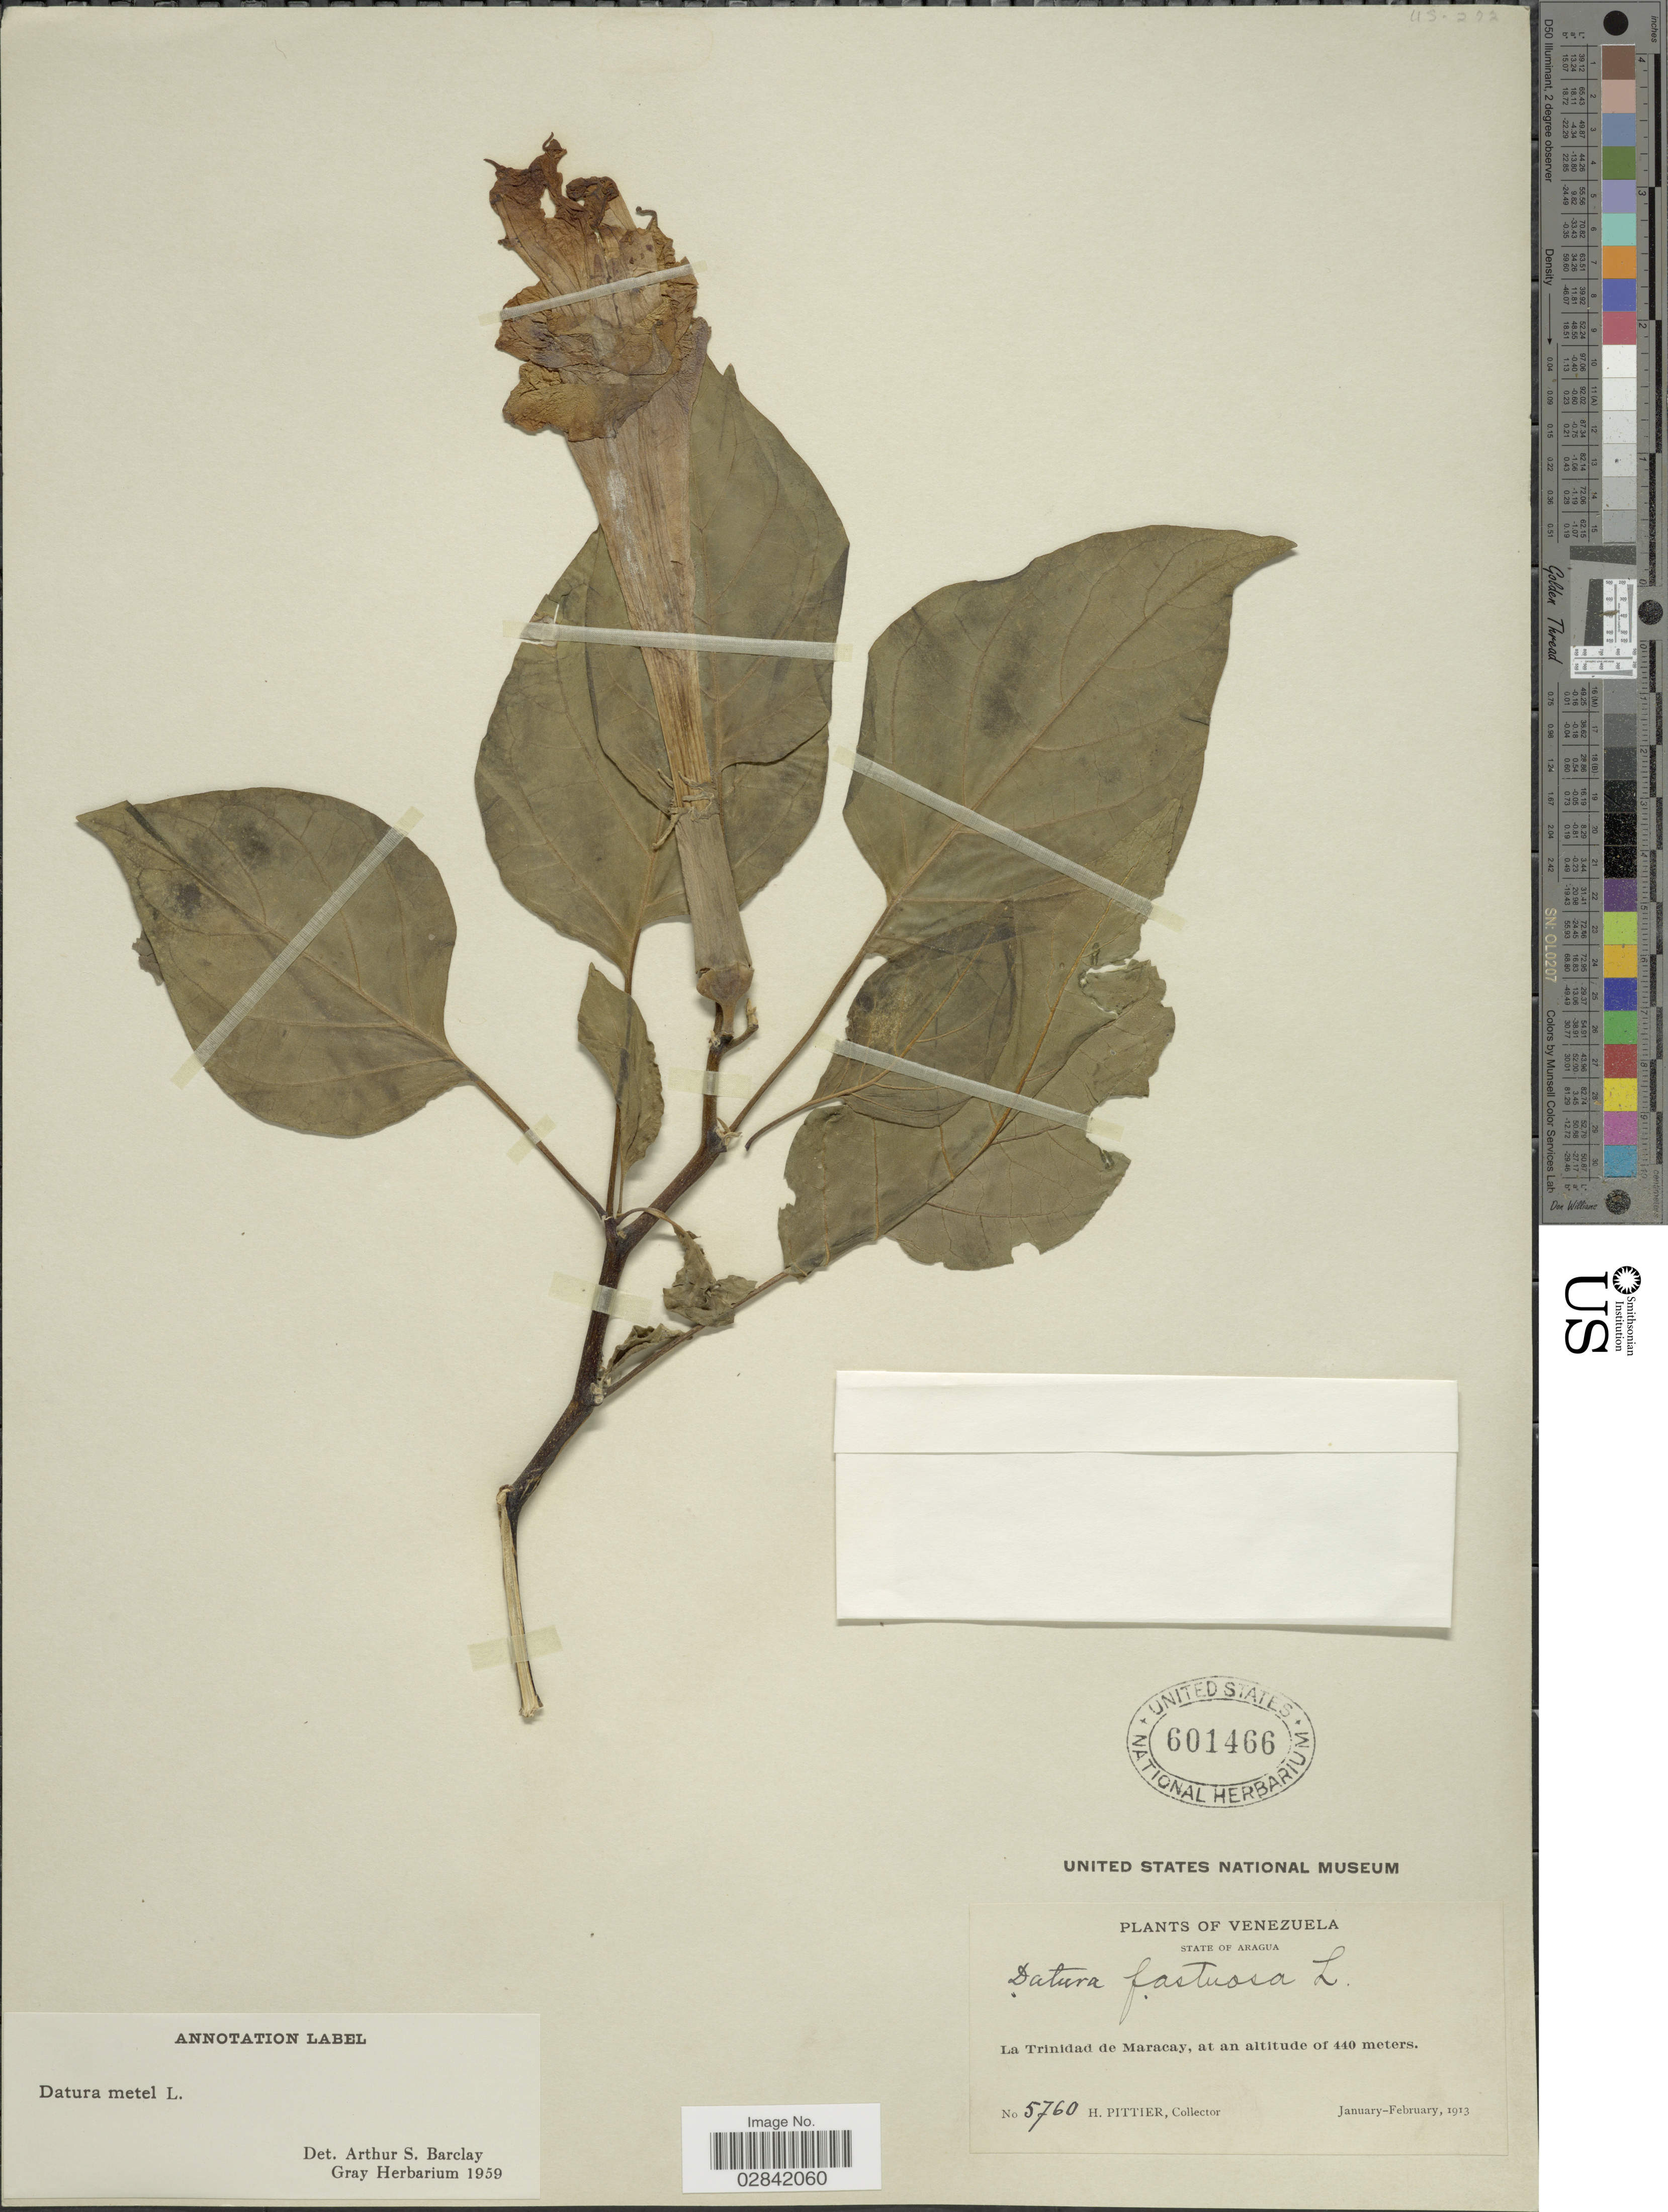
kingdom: Plantae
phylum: Tracheophyta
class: Magnoliopsida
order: Solanales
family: Solanaceae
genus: Datura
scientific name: Datura metel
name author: L.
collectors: H. F. Pittier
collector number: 5760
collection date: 1913-01/1913-02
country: Venezuela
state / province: Aragua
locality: State of Aragua, La Trinidad de Maracay.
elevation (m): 440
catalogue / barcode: US 601466